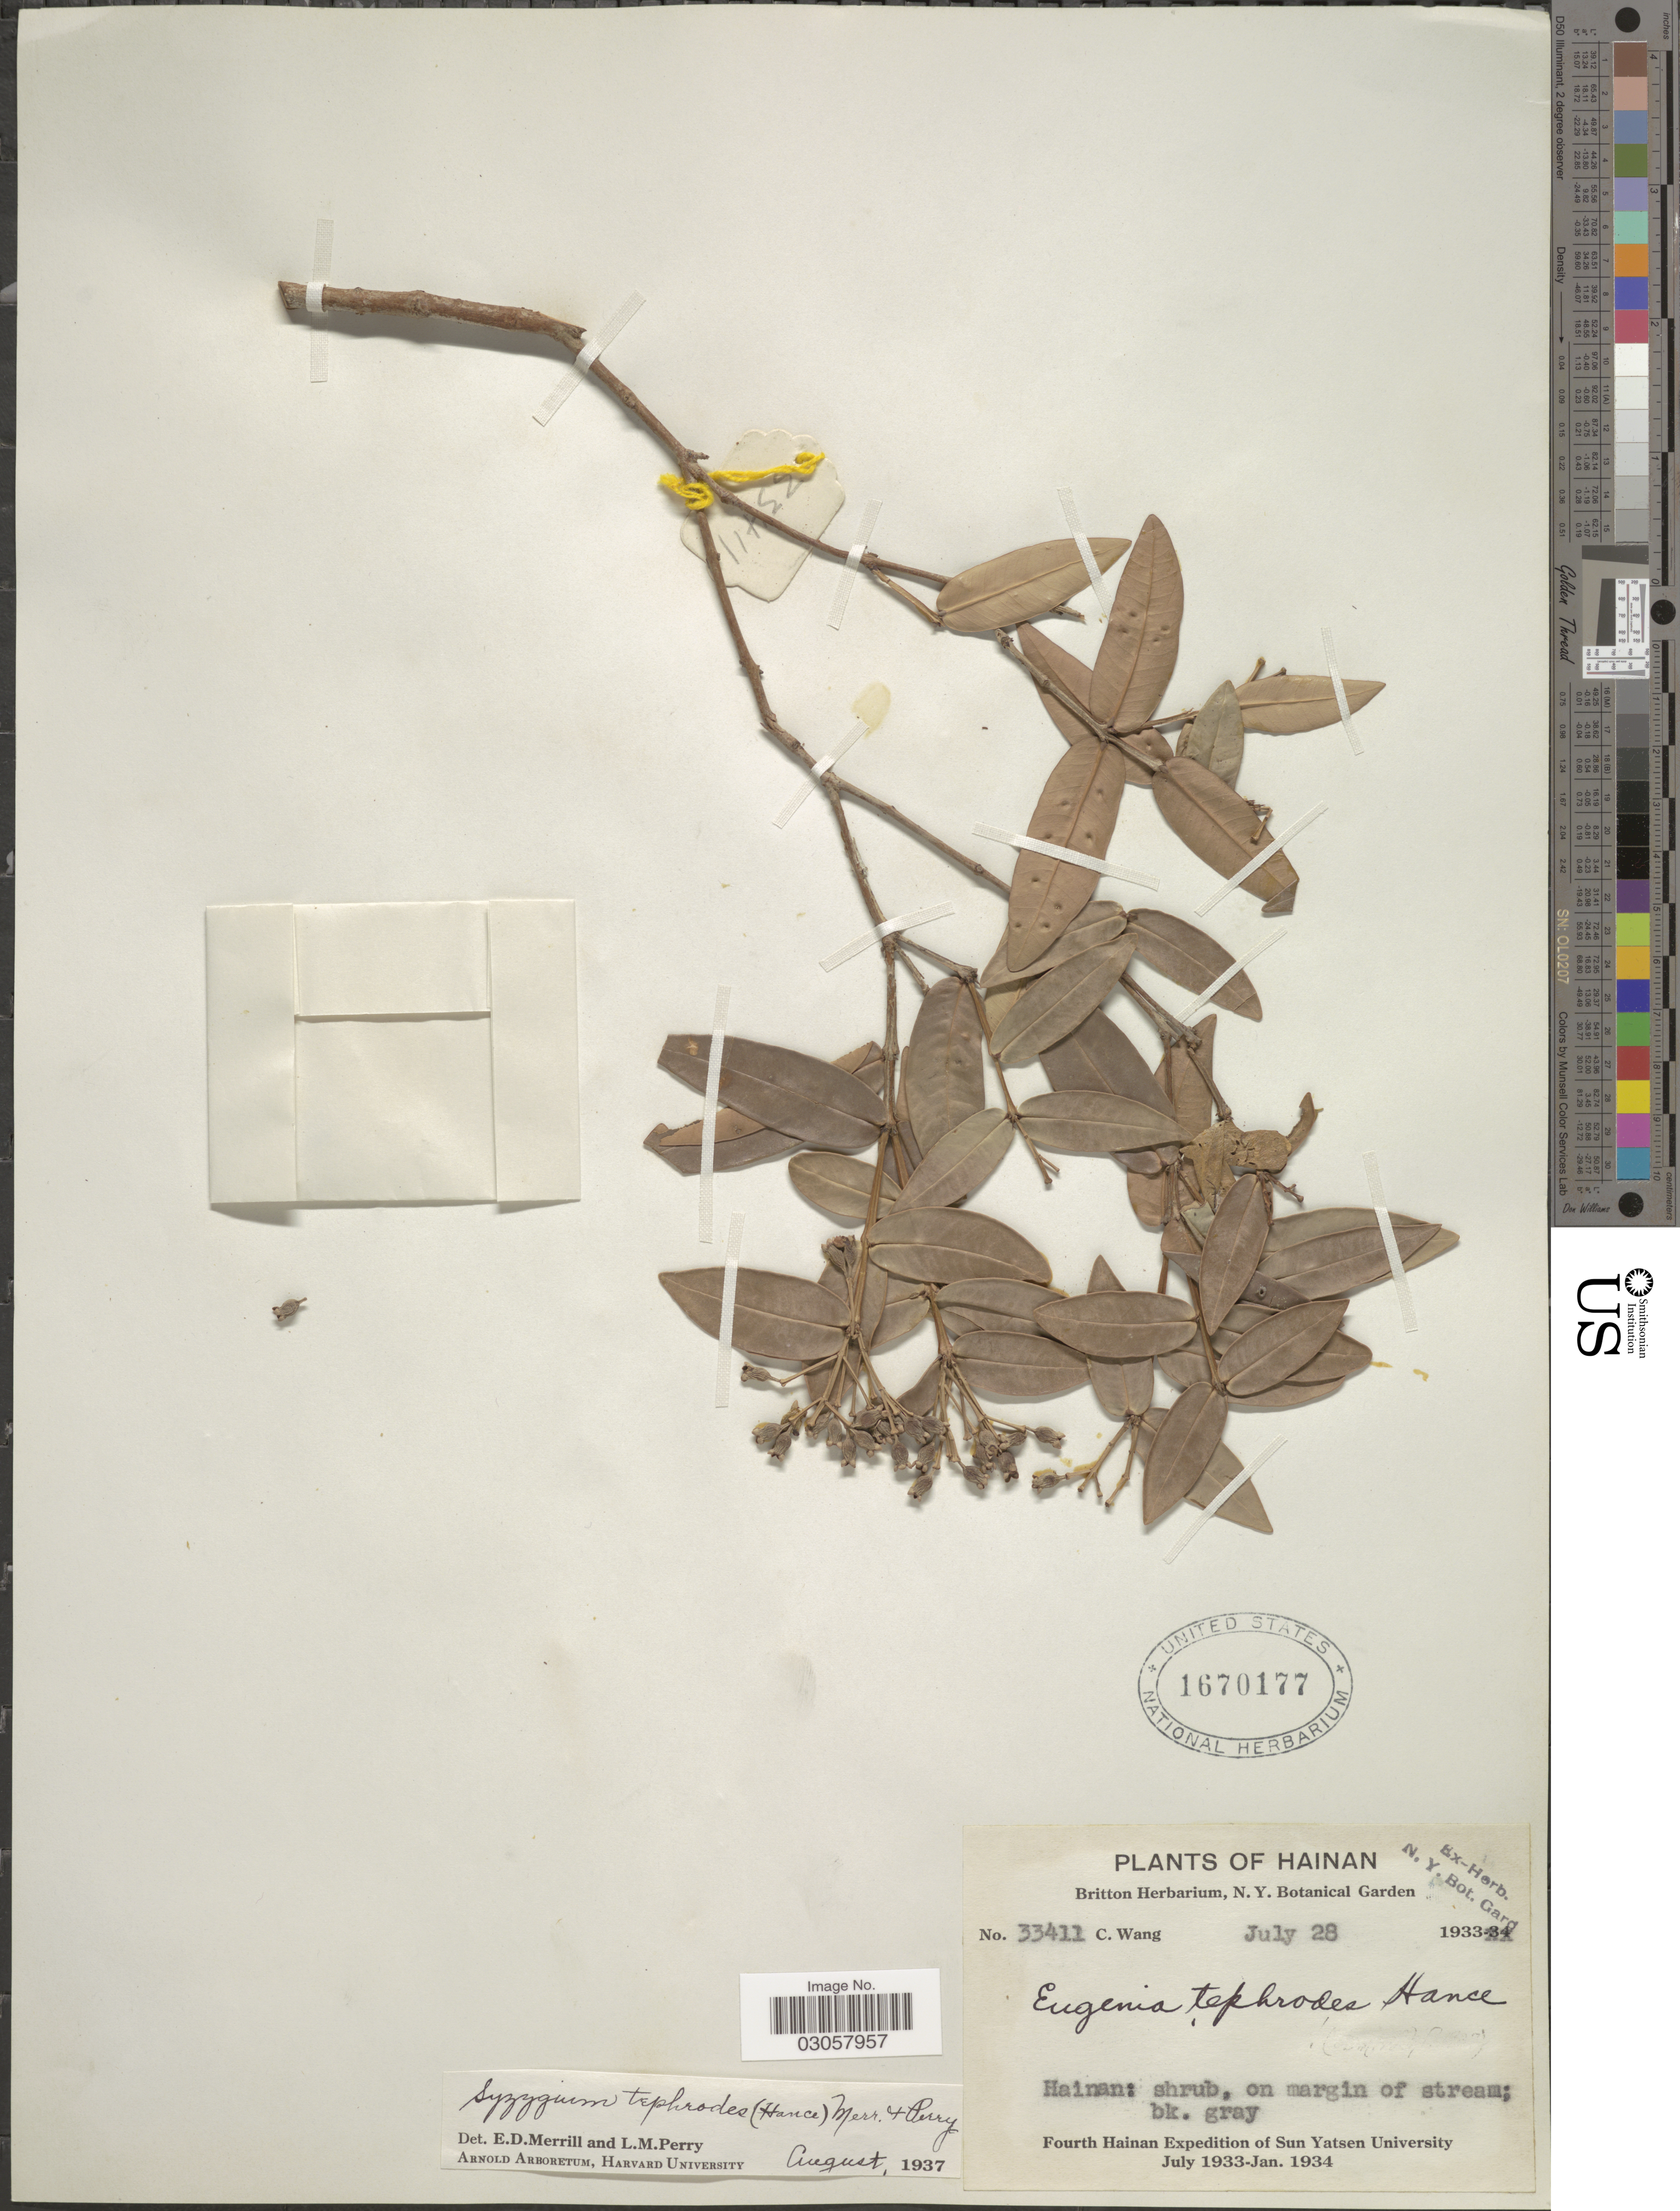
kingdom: Plantae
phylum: Tracheophyta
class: Magnoliopsida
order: Myrtales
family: Myrtaceae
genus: Syzygium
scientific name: Syzygium tephrodes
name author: (Hance) Merr. & L.M. Perry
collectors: C. Wang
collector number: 33411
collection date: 1933-07-28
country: China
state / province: Hainan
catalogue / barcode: US 1670177